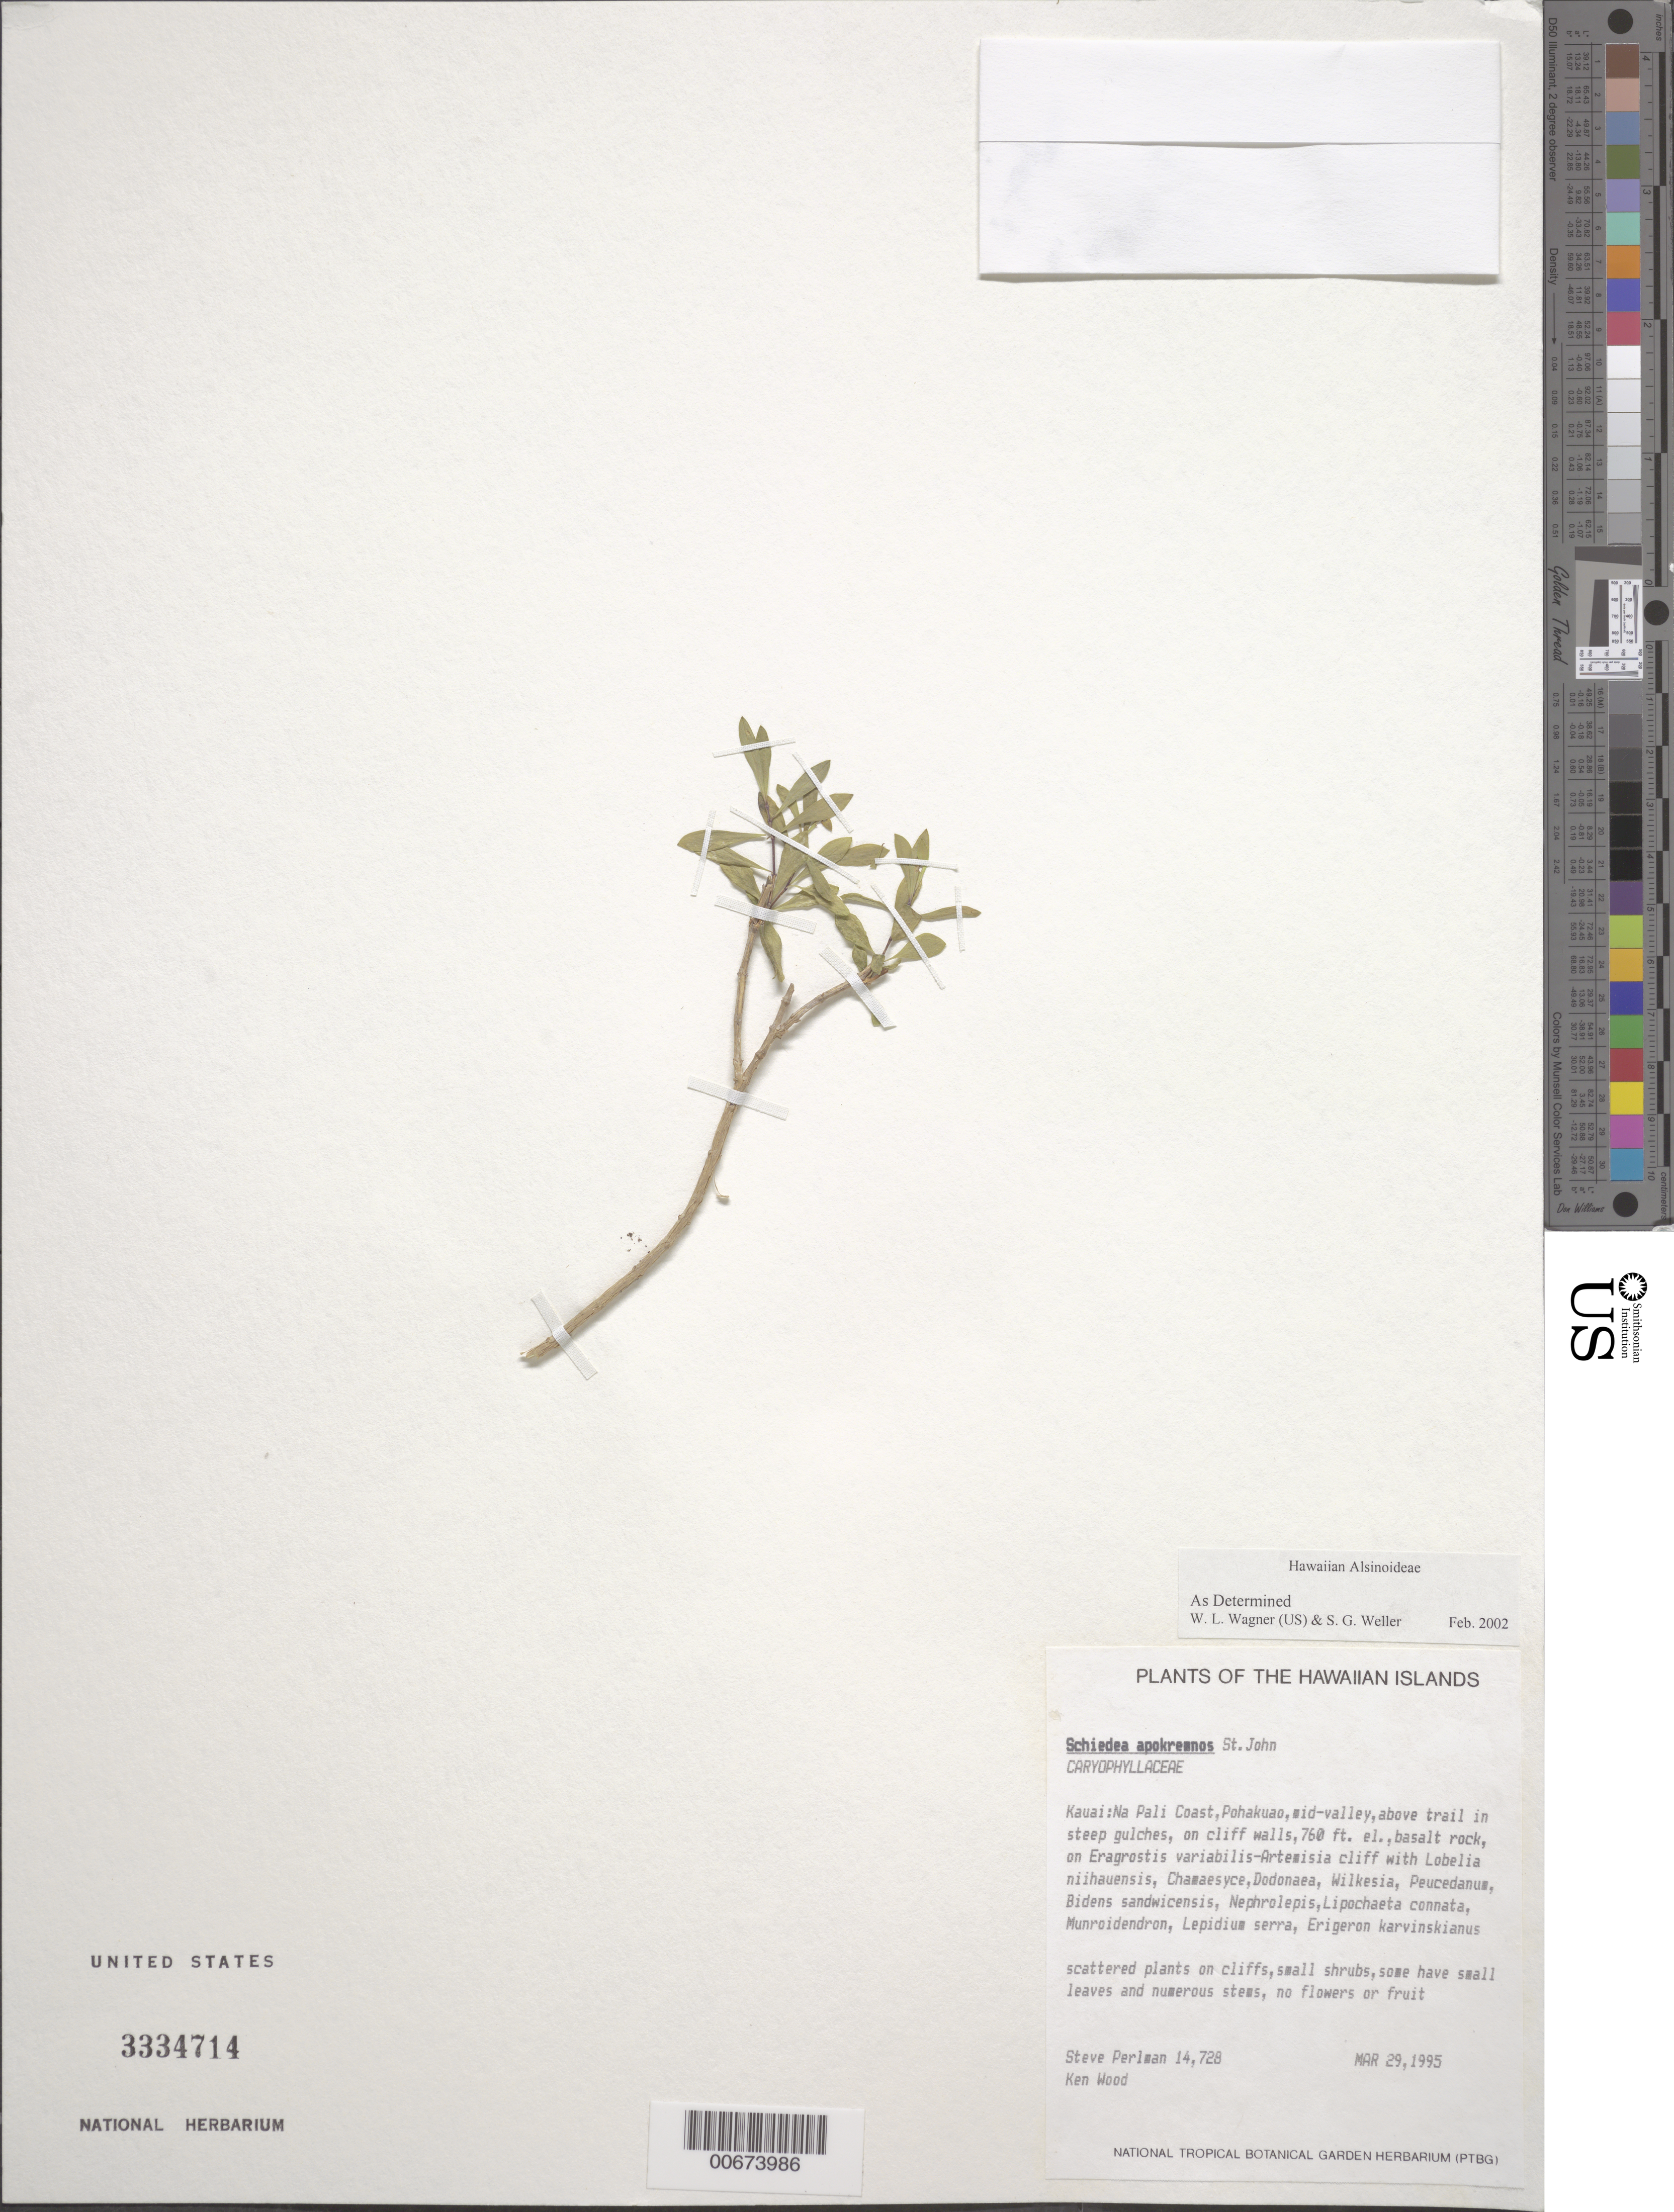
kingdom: Plantae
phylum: Tracheophyta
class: Magnoliopsida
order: Caryophyllales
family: Caryophyllaceae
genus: Schiedea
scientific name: Schiedea apokremnos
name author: H. St. John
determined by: Wagner, W. L.; Weller, Stephen G.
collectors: S. P. Perlman & K. Wood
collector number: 14728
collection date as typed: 29 Mar 1995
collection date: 1995-03-29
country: United States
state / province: Hawaii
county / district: Kauai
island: Kaua'i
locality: Na Pali Coast, Pohakuao, mid-valley, above trail in steep gulches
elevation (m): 232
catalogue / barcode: US 3334714